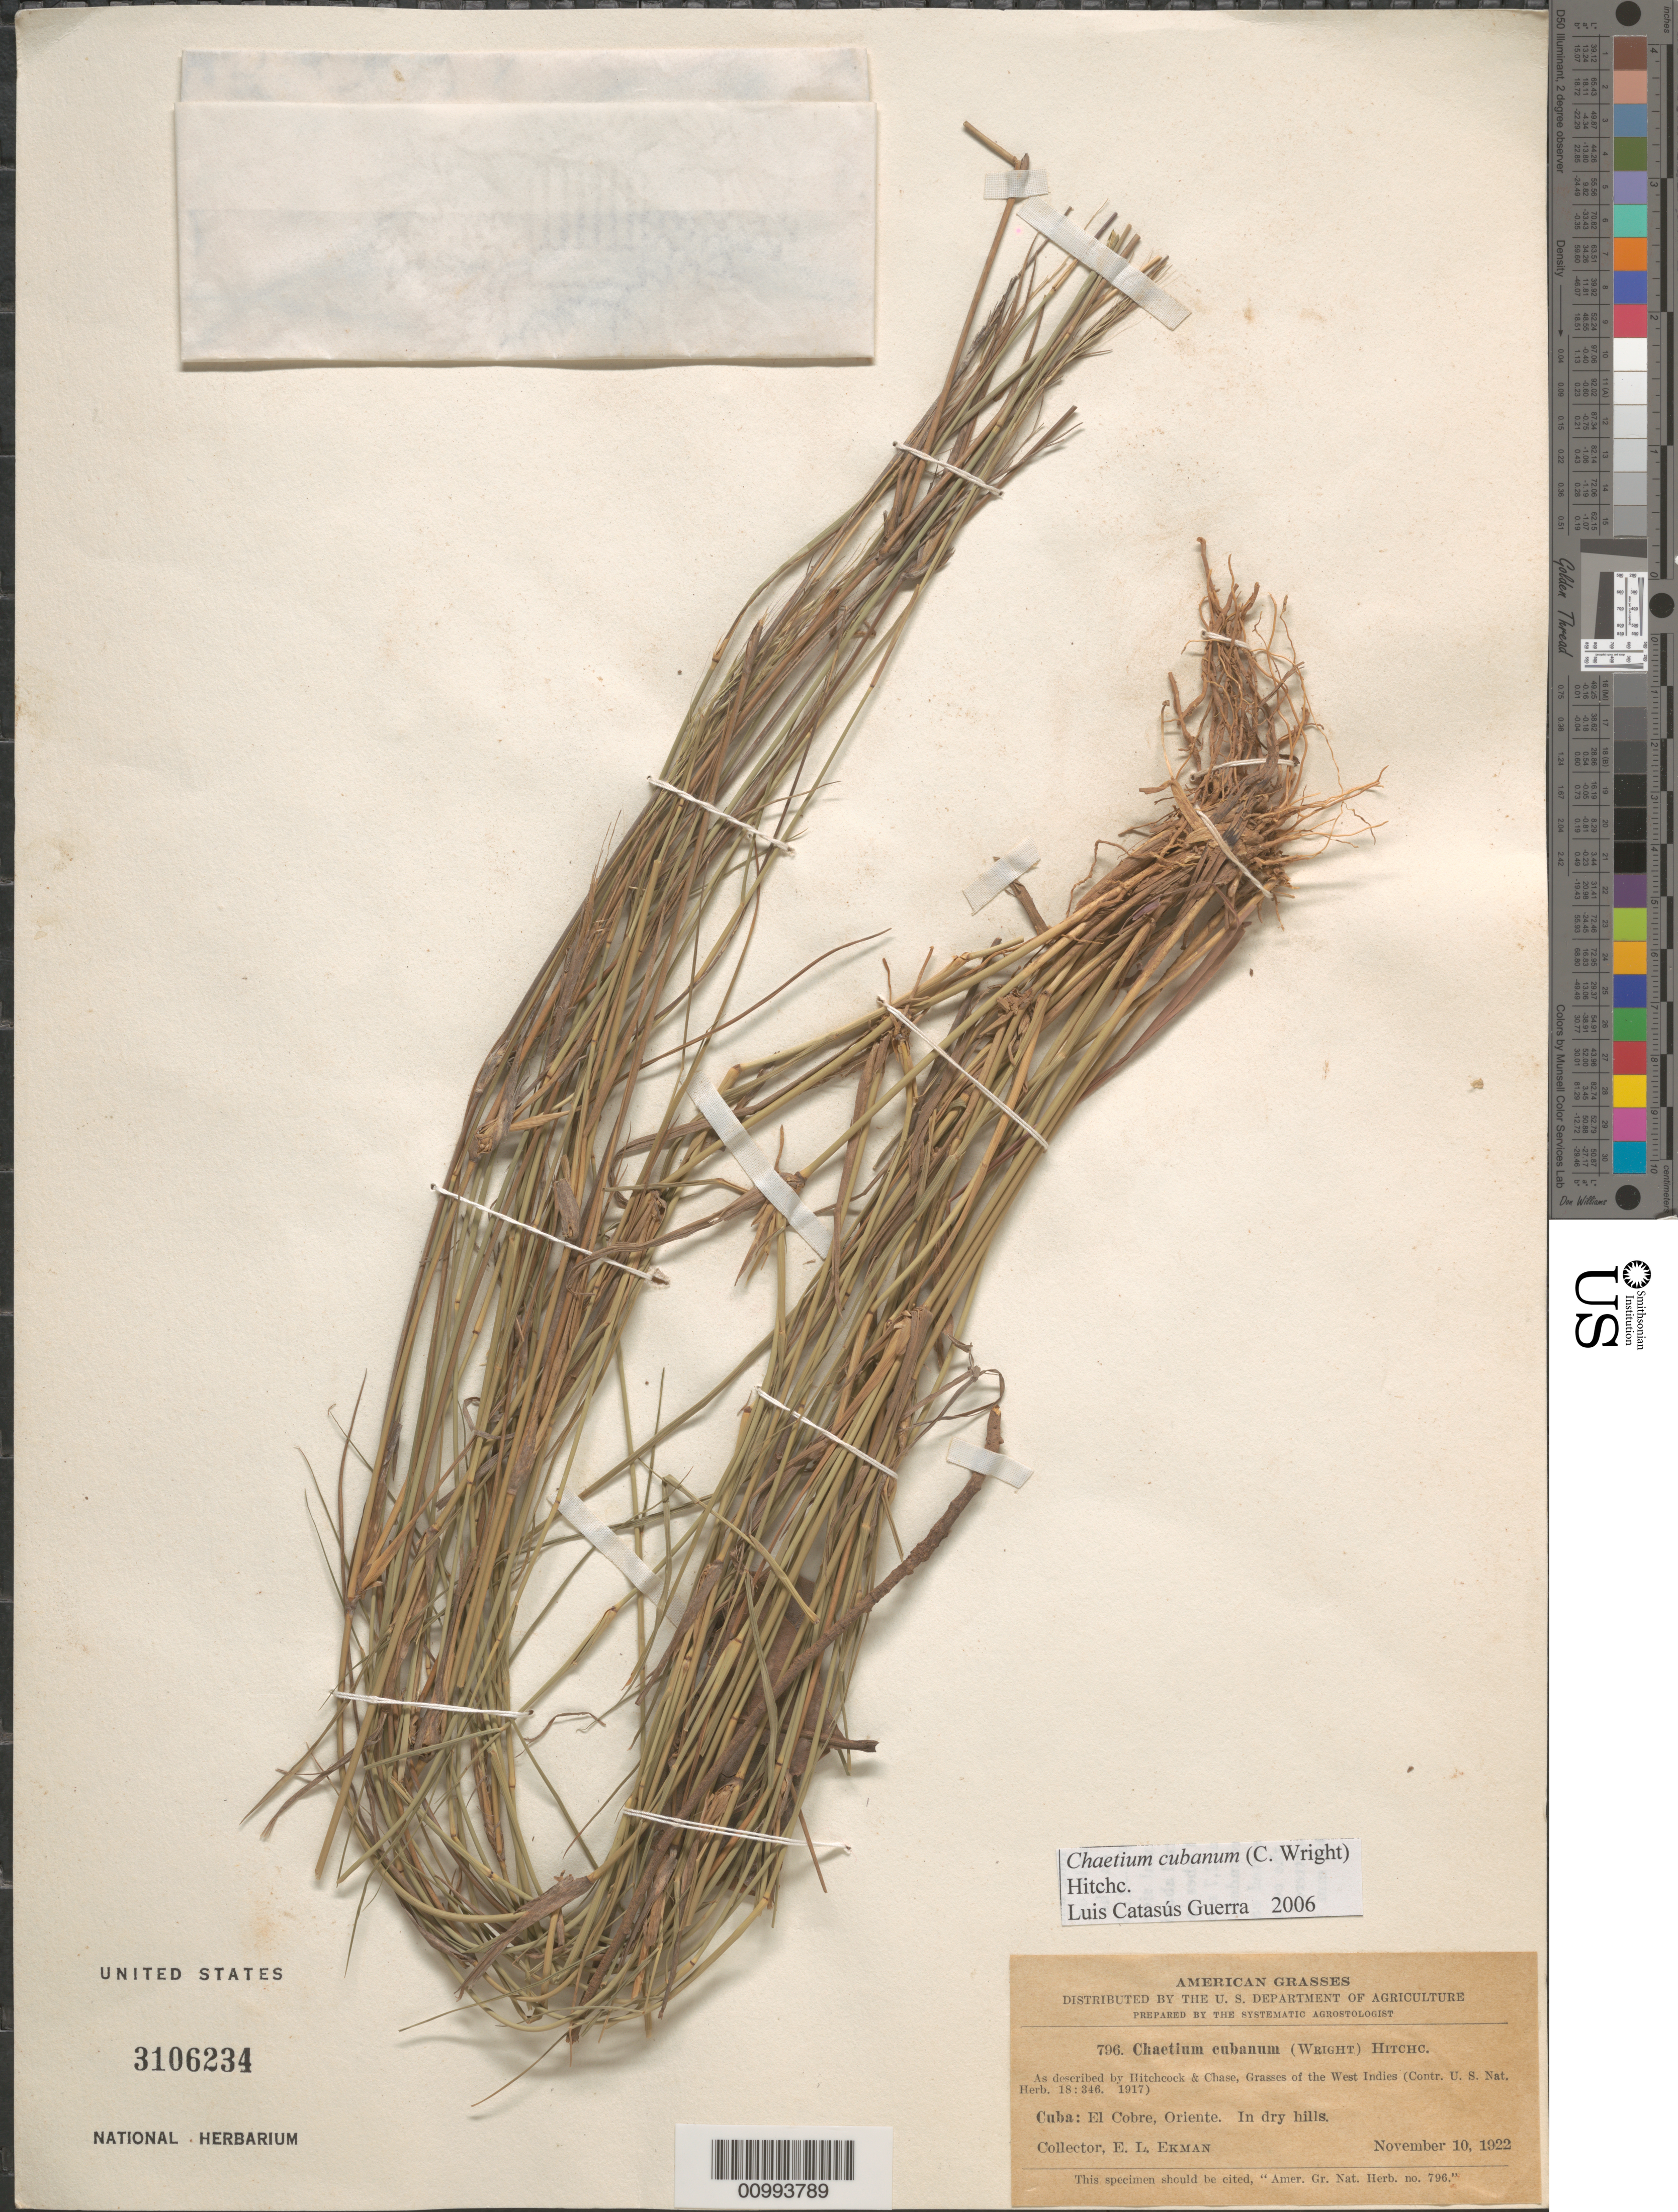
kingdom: Plantae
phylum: Tracheophyta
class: Liliopsida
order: Poales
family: Poaceae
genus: Chaetium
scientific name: Chaetium cubanum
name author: (C. Wright) Hitchc.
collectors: E. L. Ekman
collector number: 796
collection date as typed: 10 Nov 1922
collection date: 1922-11-10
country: Cuba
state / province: Santiago de Cuba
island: Cuba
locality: El Cobre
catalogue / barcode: US 3106234